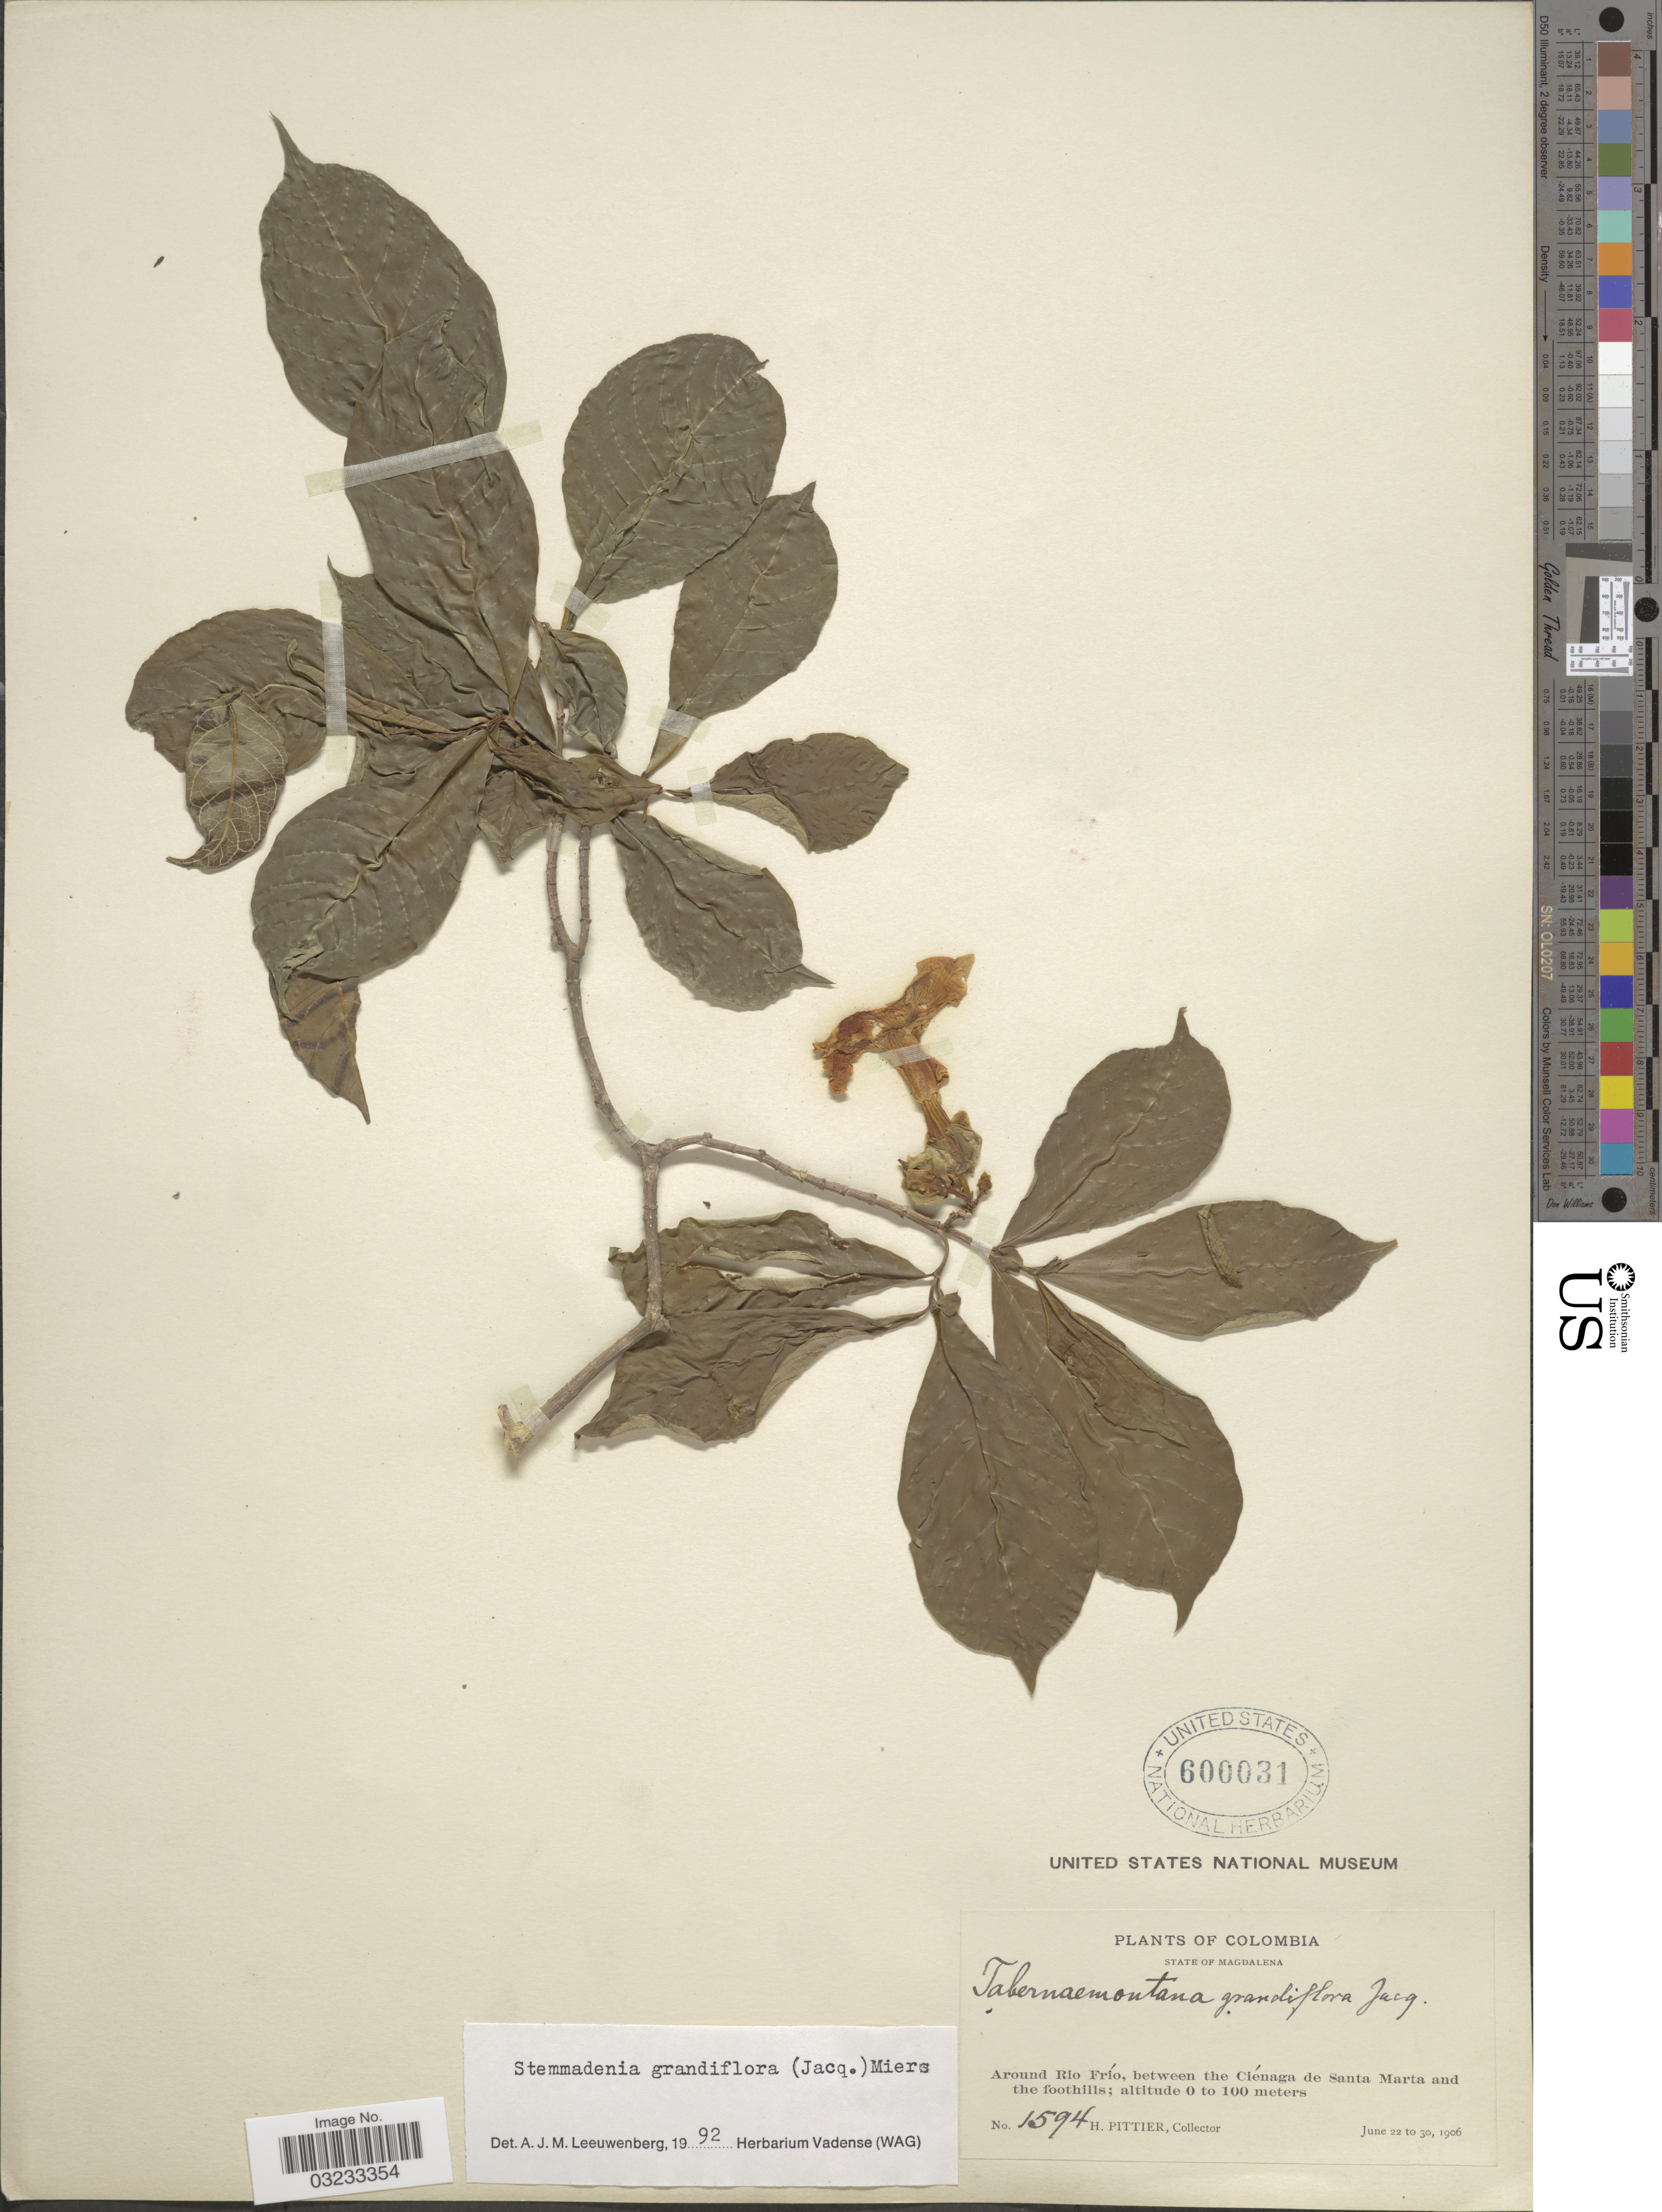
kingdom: Plantae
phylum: Tracheophyta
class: Magnoliopsida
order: Gentianales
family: Apocynaceae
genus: Stemmadenia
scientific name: Stemmadenia grandiflora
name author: (Jacq.) Miers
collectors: H. F. Pittier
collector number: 1594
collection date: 1906-06-22/1906-06-30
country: Colombia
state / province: Magdalena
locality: Around Rio Frío, between the Ciénaga de Santa Marta and the foothills.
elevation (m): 0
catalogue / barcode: US 600031